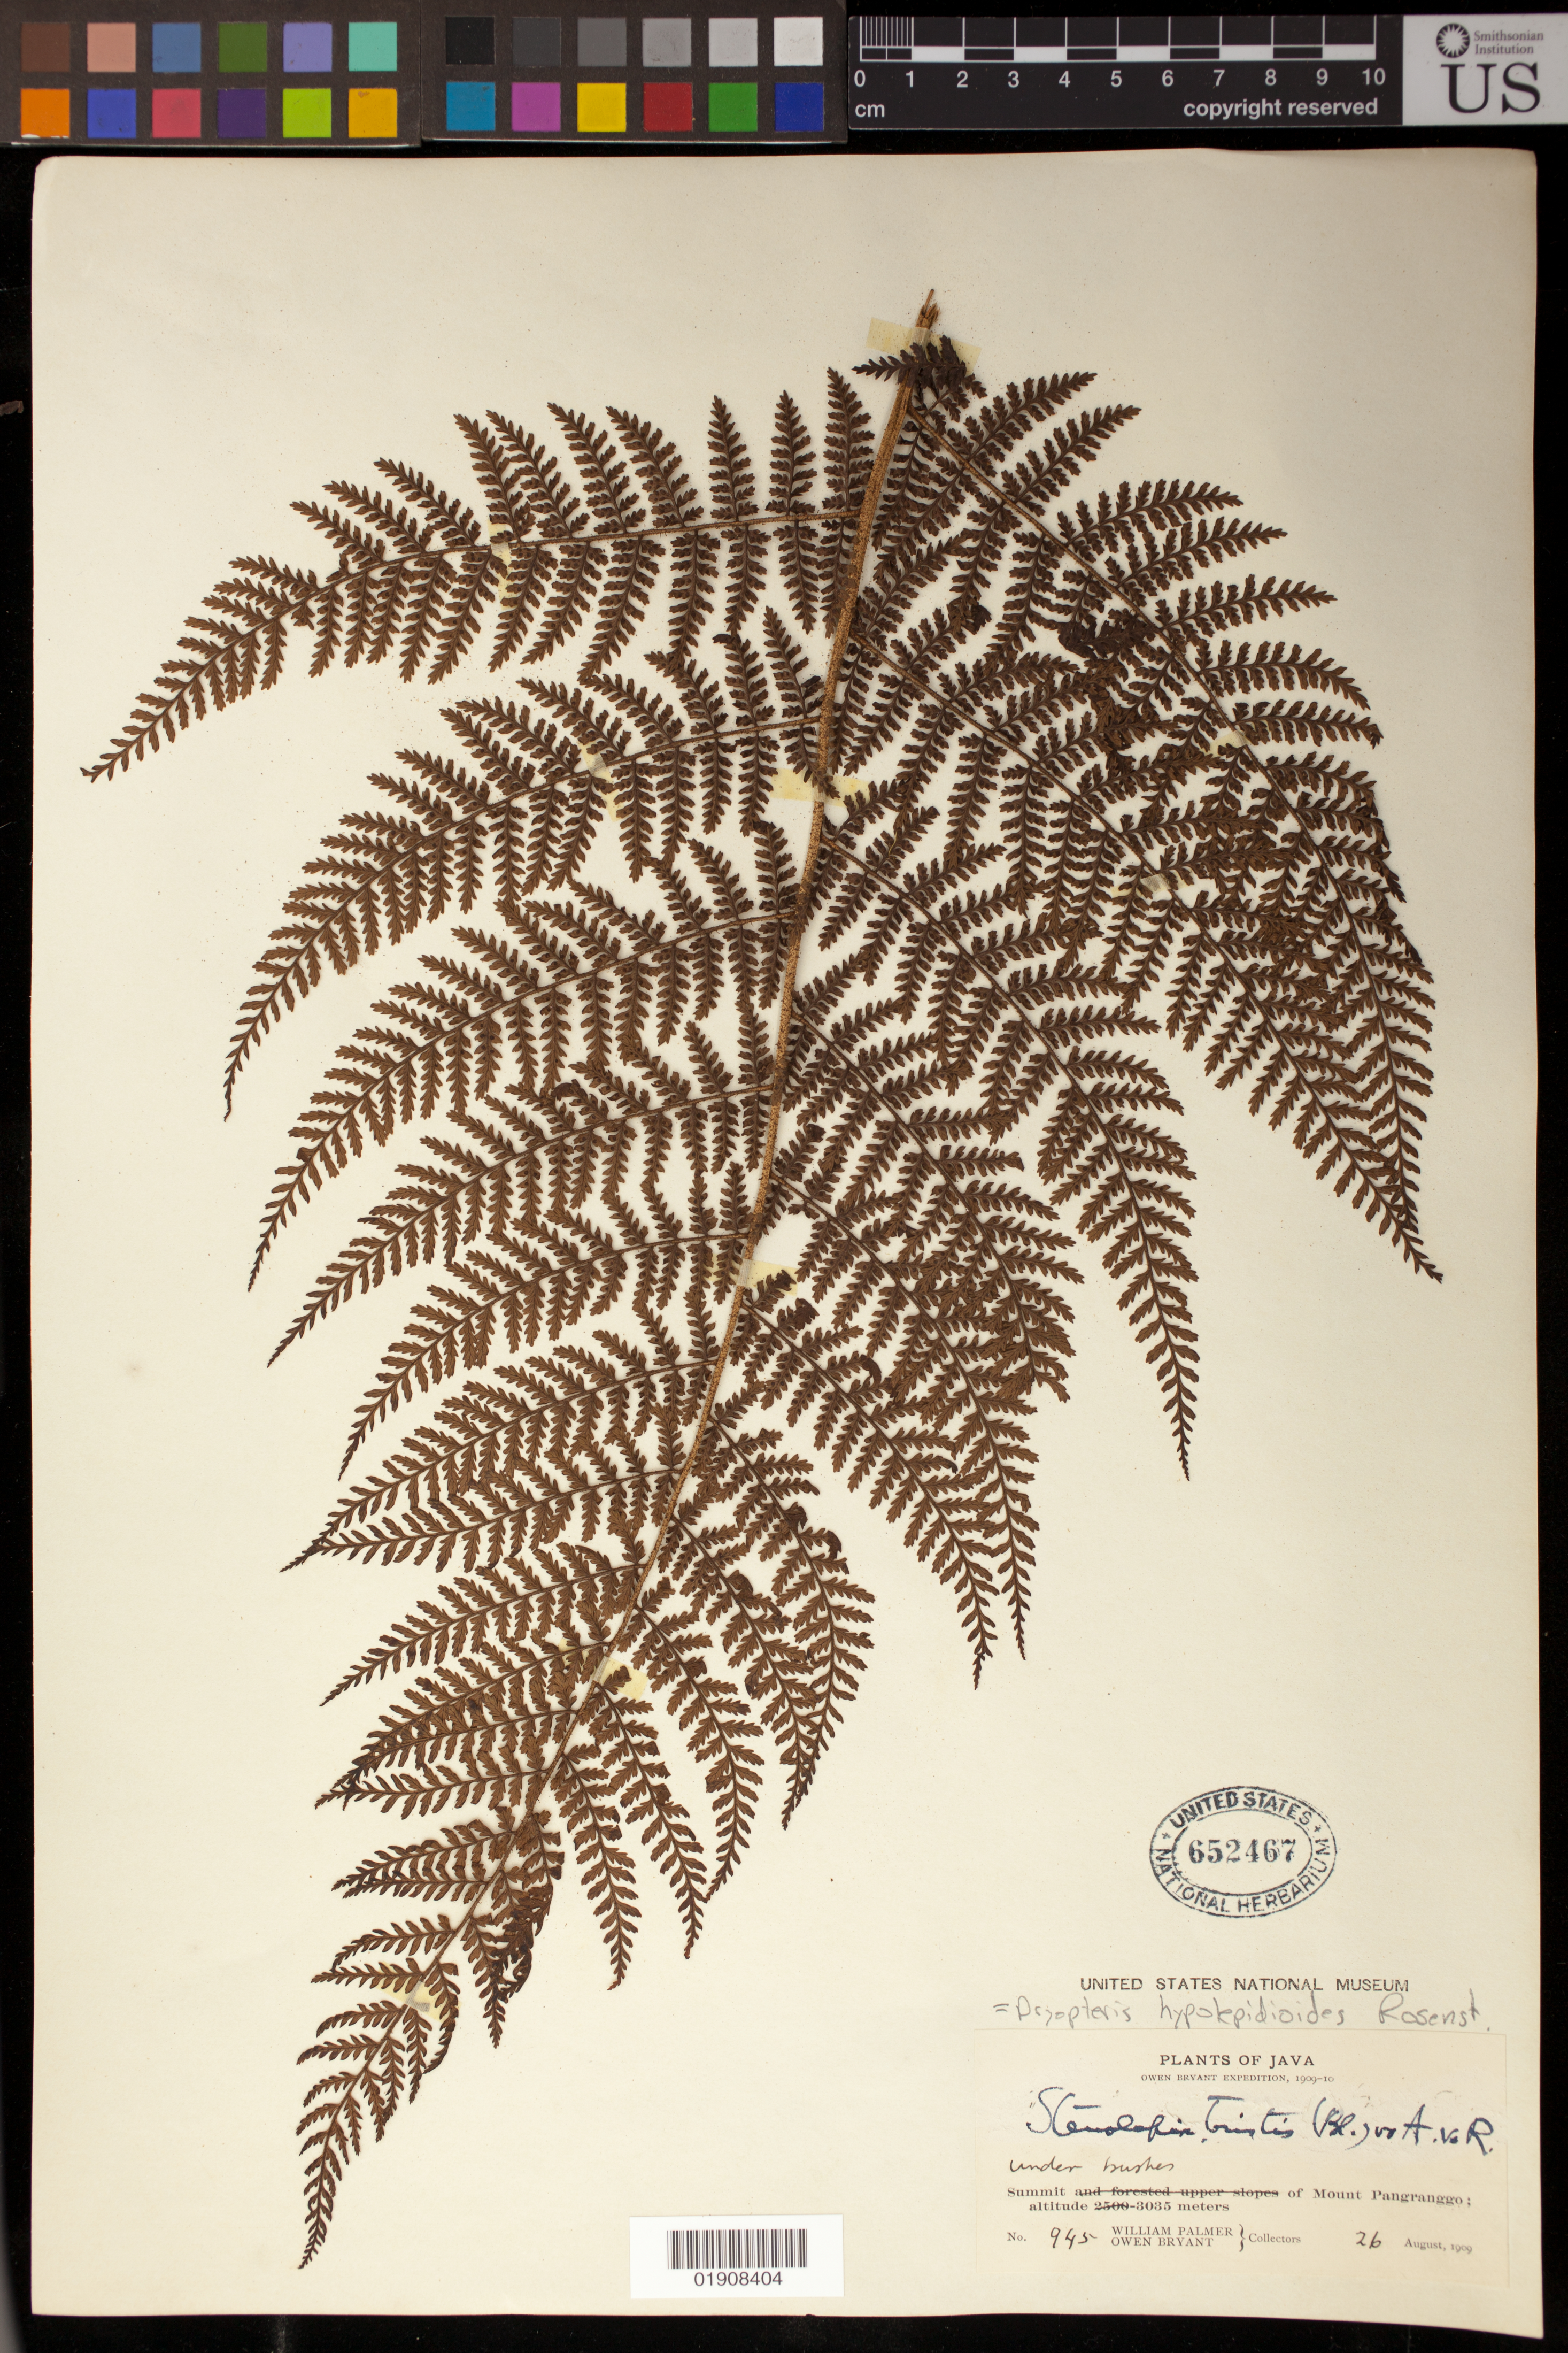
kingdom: Plantae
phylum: Tracheophyta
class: Polypodiopsida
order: Polypodiales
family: Dryopteridaceae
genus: Dryopteris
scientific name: Dryopteris hypolepidioides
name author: Rosenst.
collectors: W. Palmer & O. Bryant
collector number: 945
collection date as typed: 26 Aug 1909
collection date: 1909-08-26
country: Indonesia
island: Java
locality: Summit and forested upper slopes of Mount Pangranggo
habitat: Under bushes.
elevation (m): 3035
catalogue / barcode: US 652467